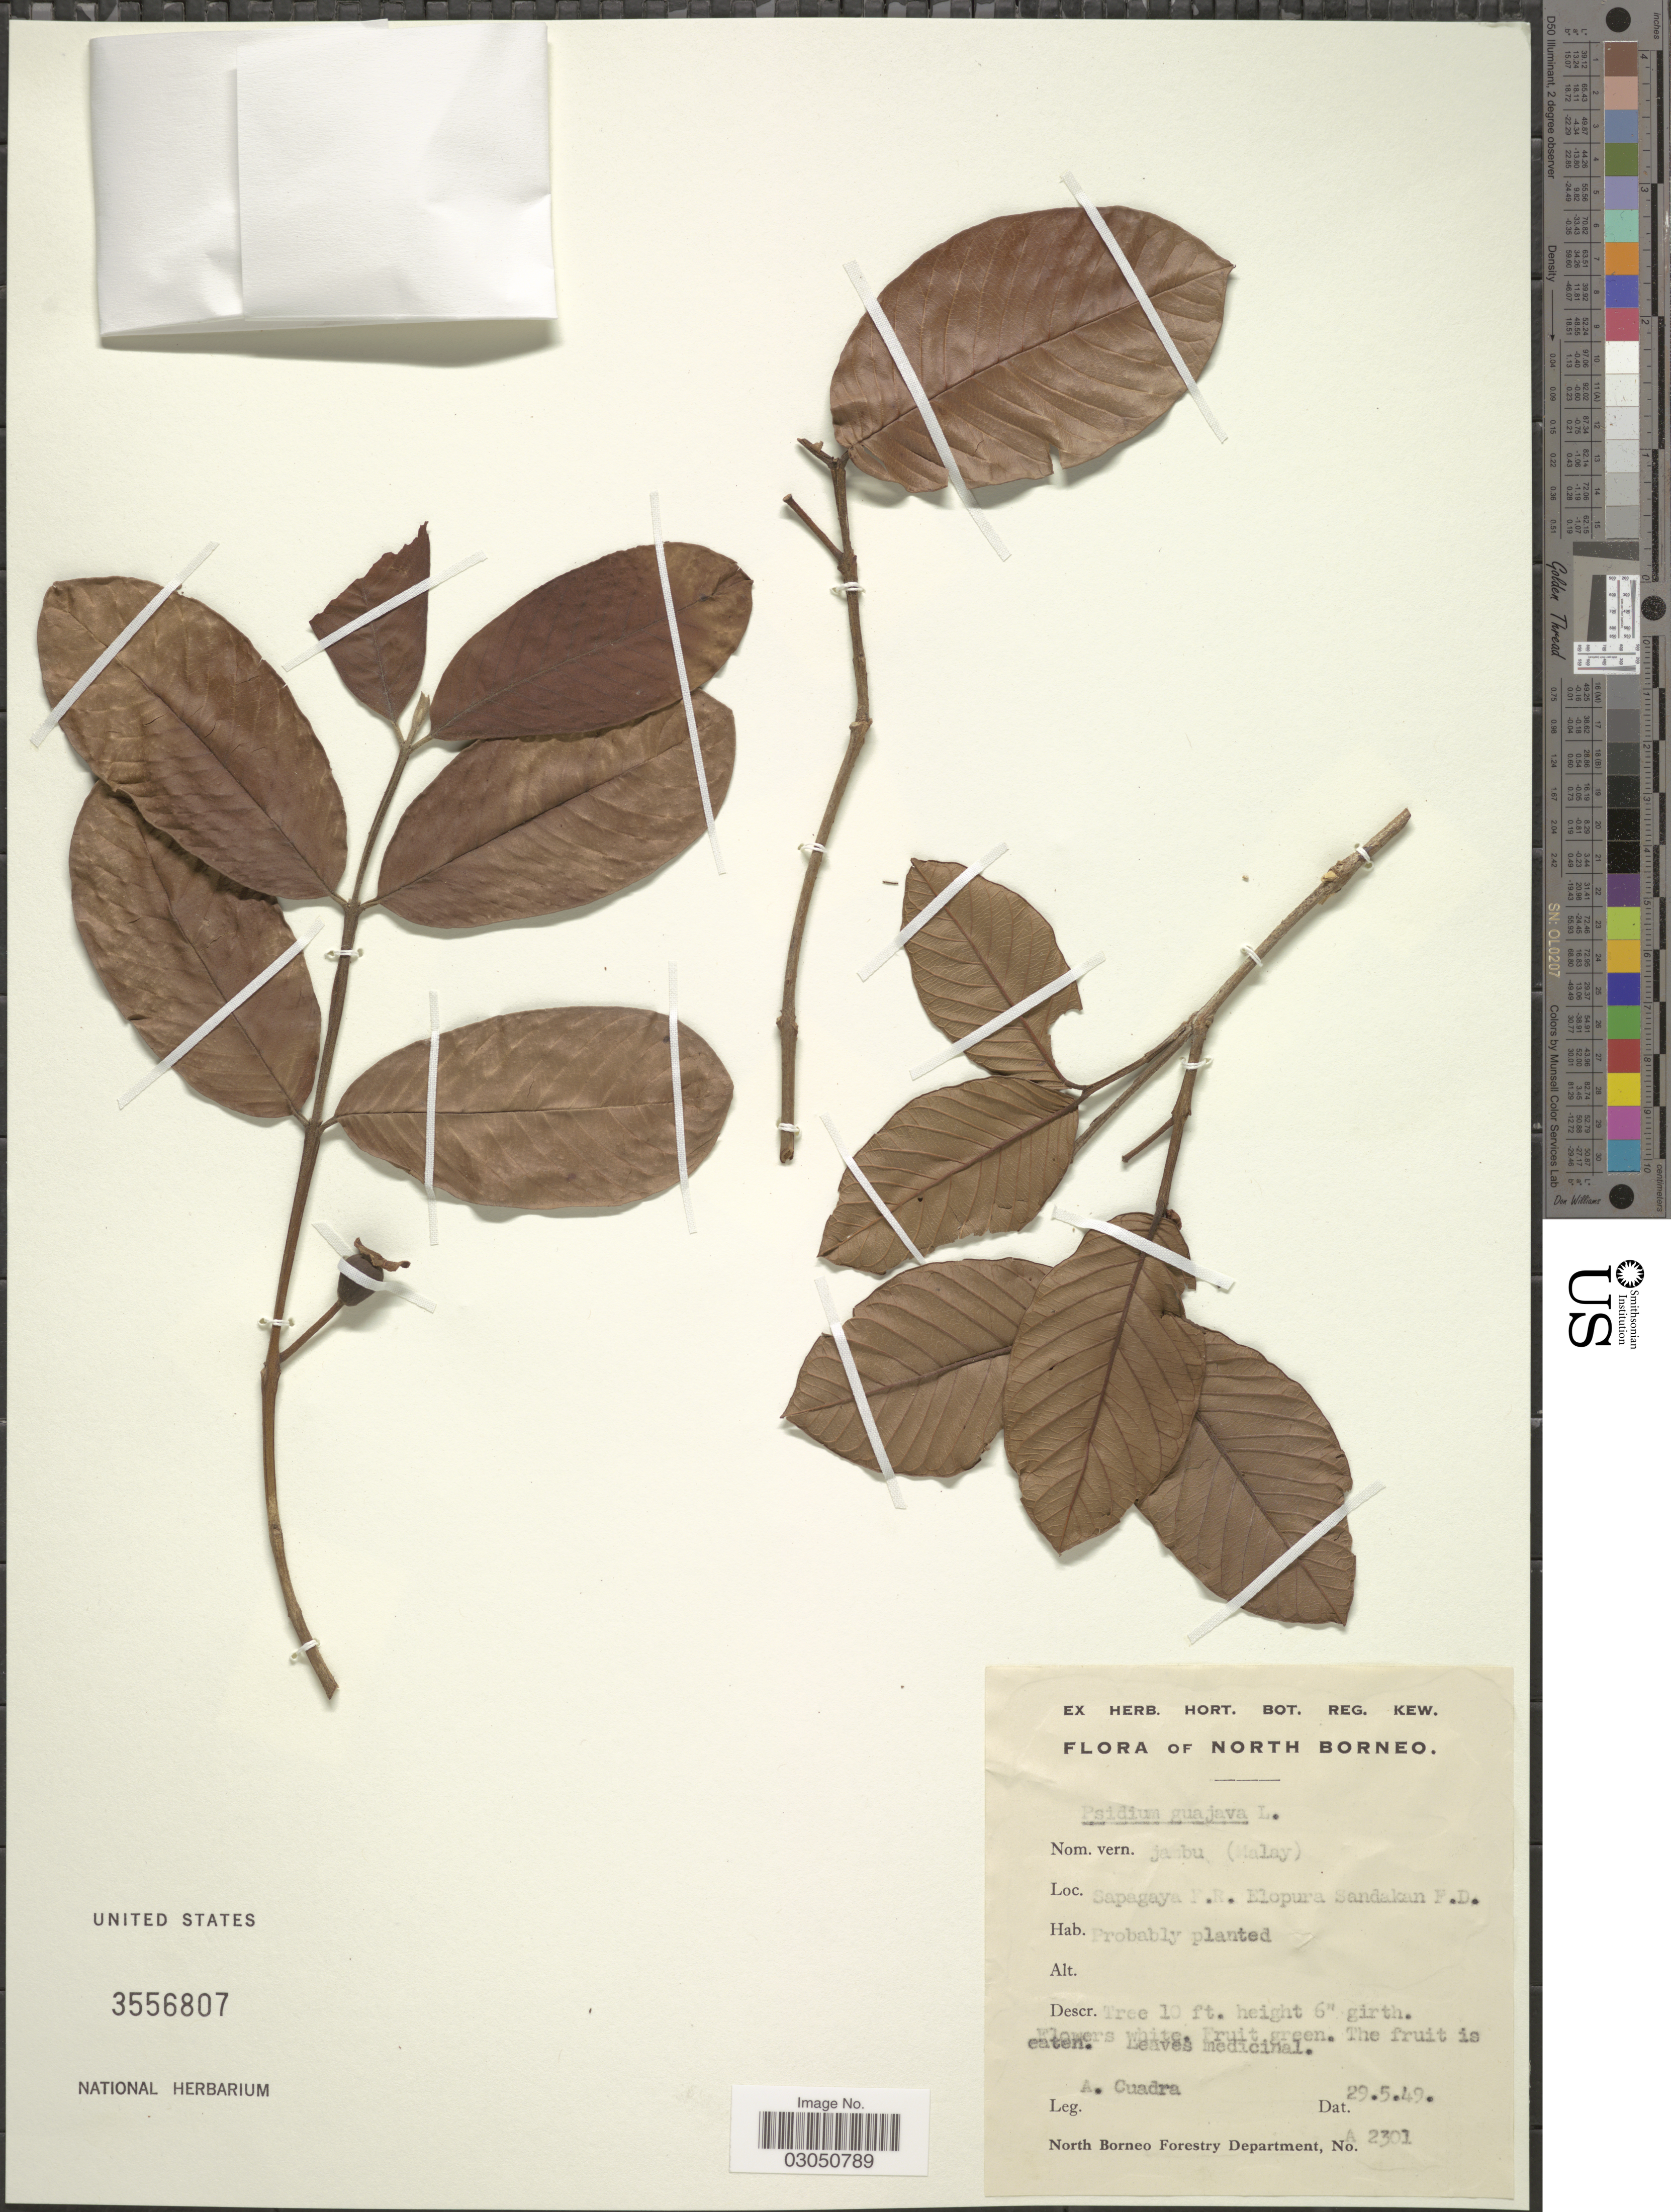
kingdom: Plantae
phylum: Tracheophyta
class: Magnoliopsida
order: Myrtales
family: Myrtaceae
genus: Psidium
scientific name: Psidium guajava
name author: L.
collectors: A. Cuadra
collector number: A 2301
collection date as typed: Transcribed d/m/y: 29/5/49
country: Malaysia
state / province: Sabah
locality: North Borneo. Sapagaya F.R. Elopura Sandakan F.D.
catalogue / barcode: US 3556807